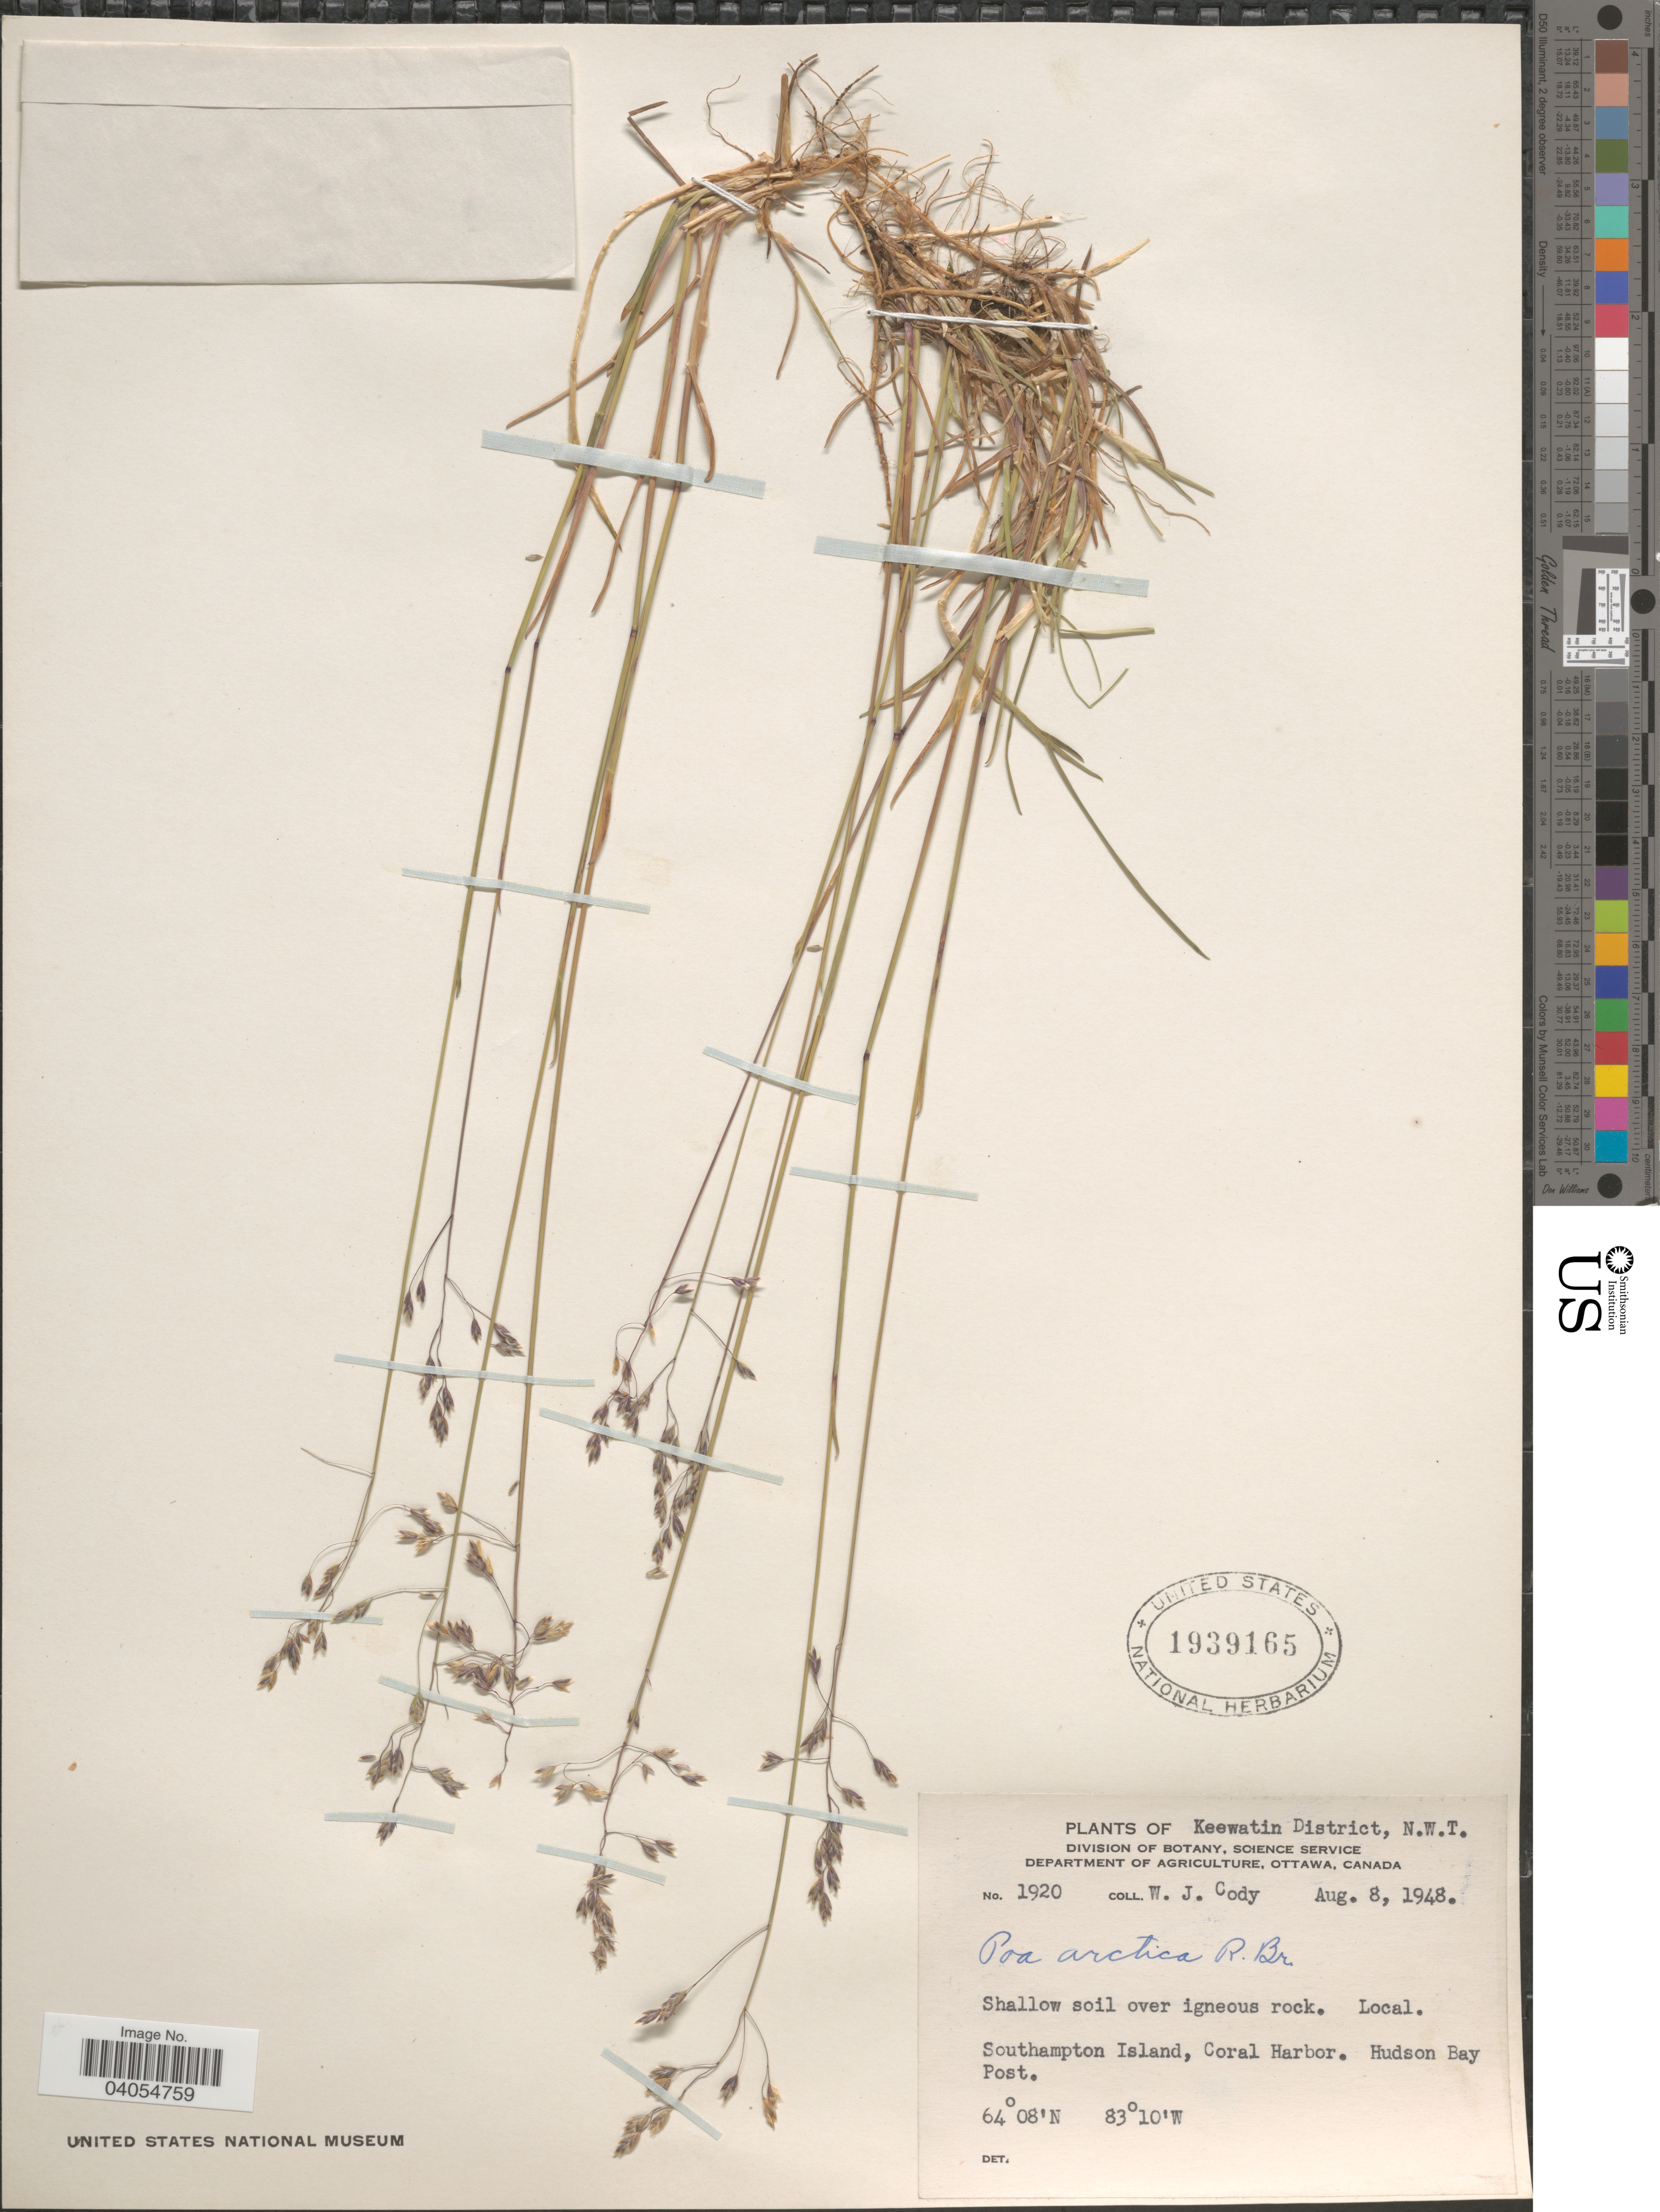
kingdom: Plantae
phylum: Tracheophyta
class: Liliopsida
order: Poales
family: Poaceae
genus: Poa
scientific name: Poa arctica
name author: R. Br.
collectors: W. Cody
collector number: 1920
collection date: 1948-08-08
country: Canada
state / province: Northwest Territories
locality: Keewatin District. Southampton Island, Coral Harbor. Hudson Bay Post.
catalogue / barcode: US 1939165